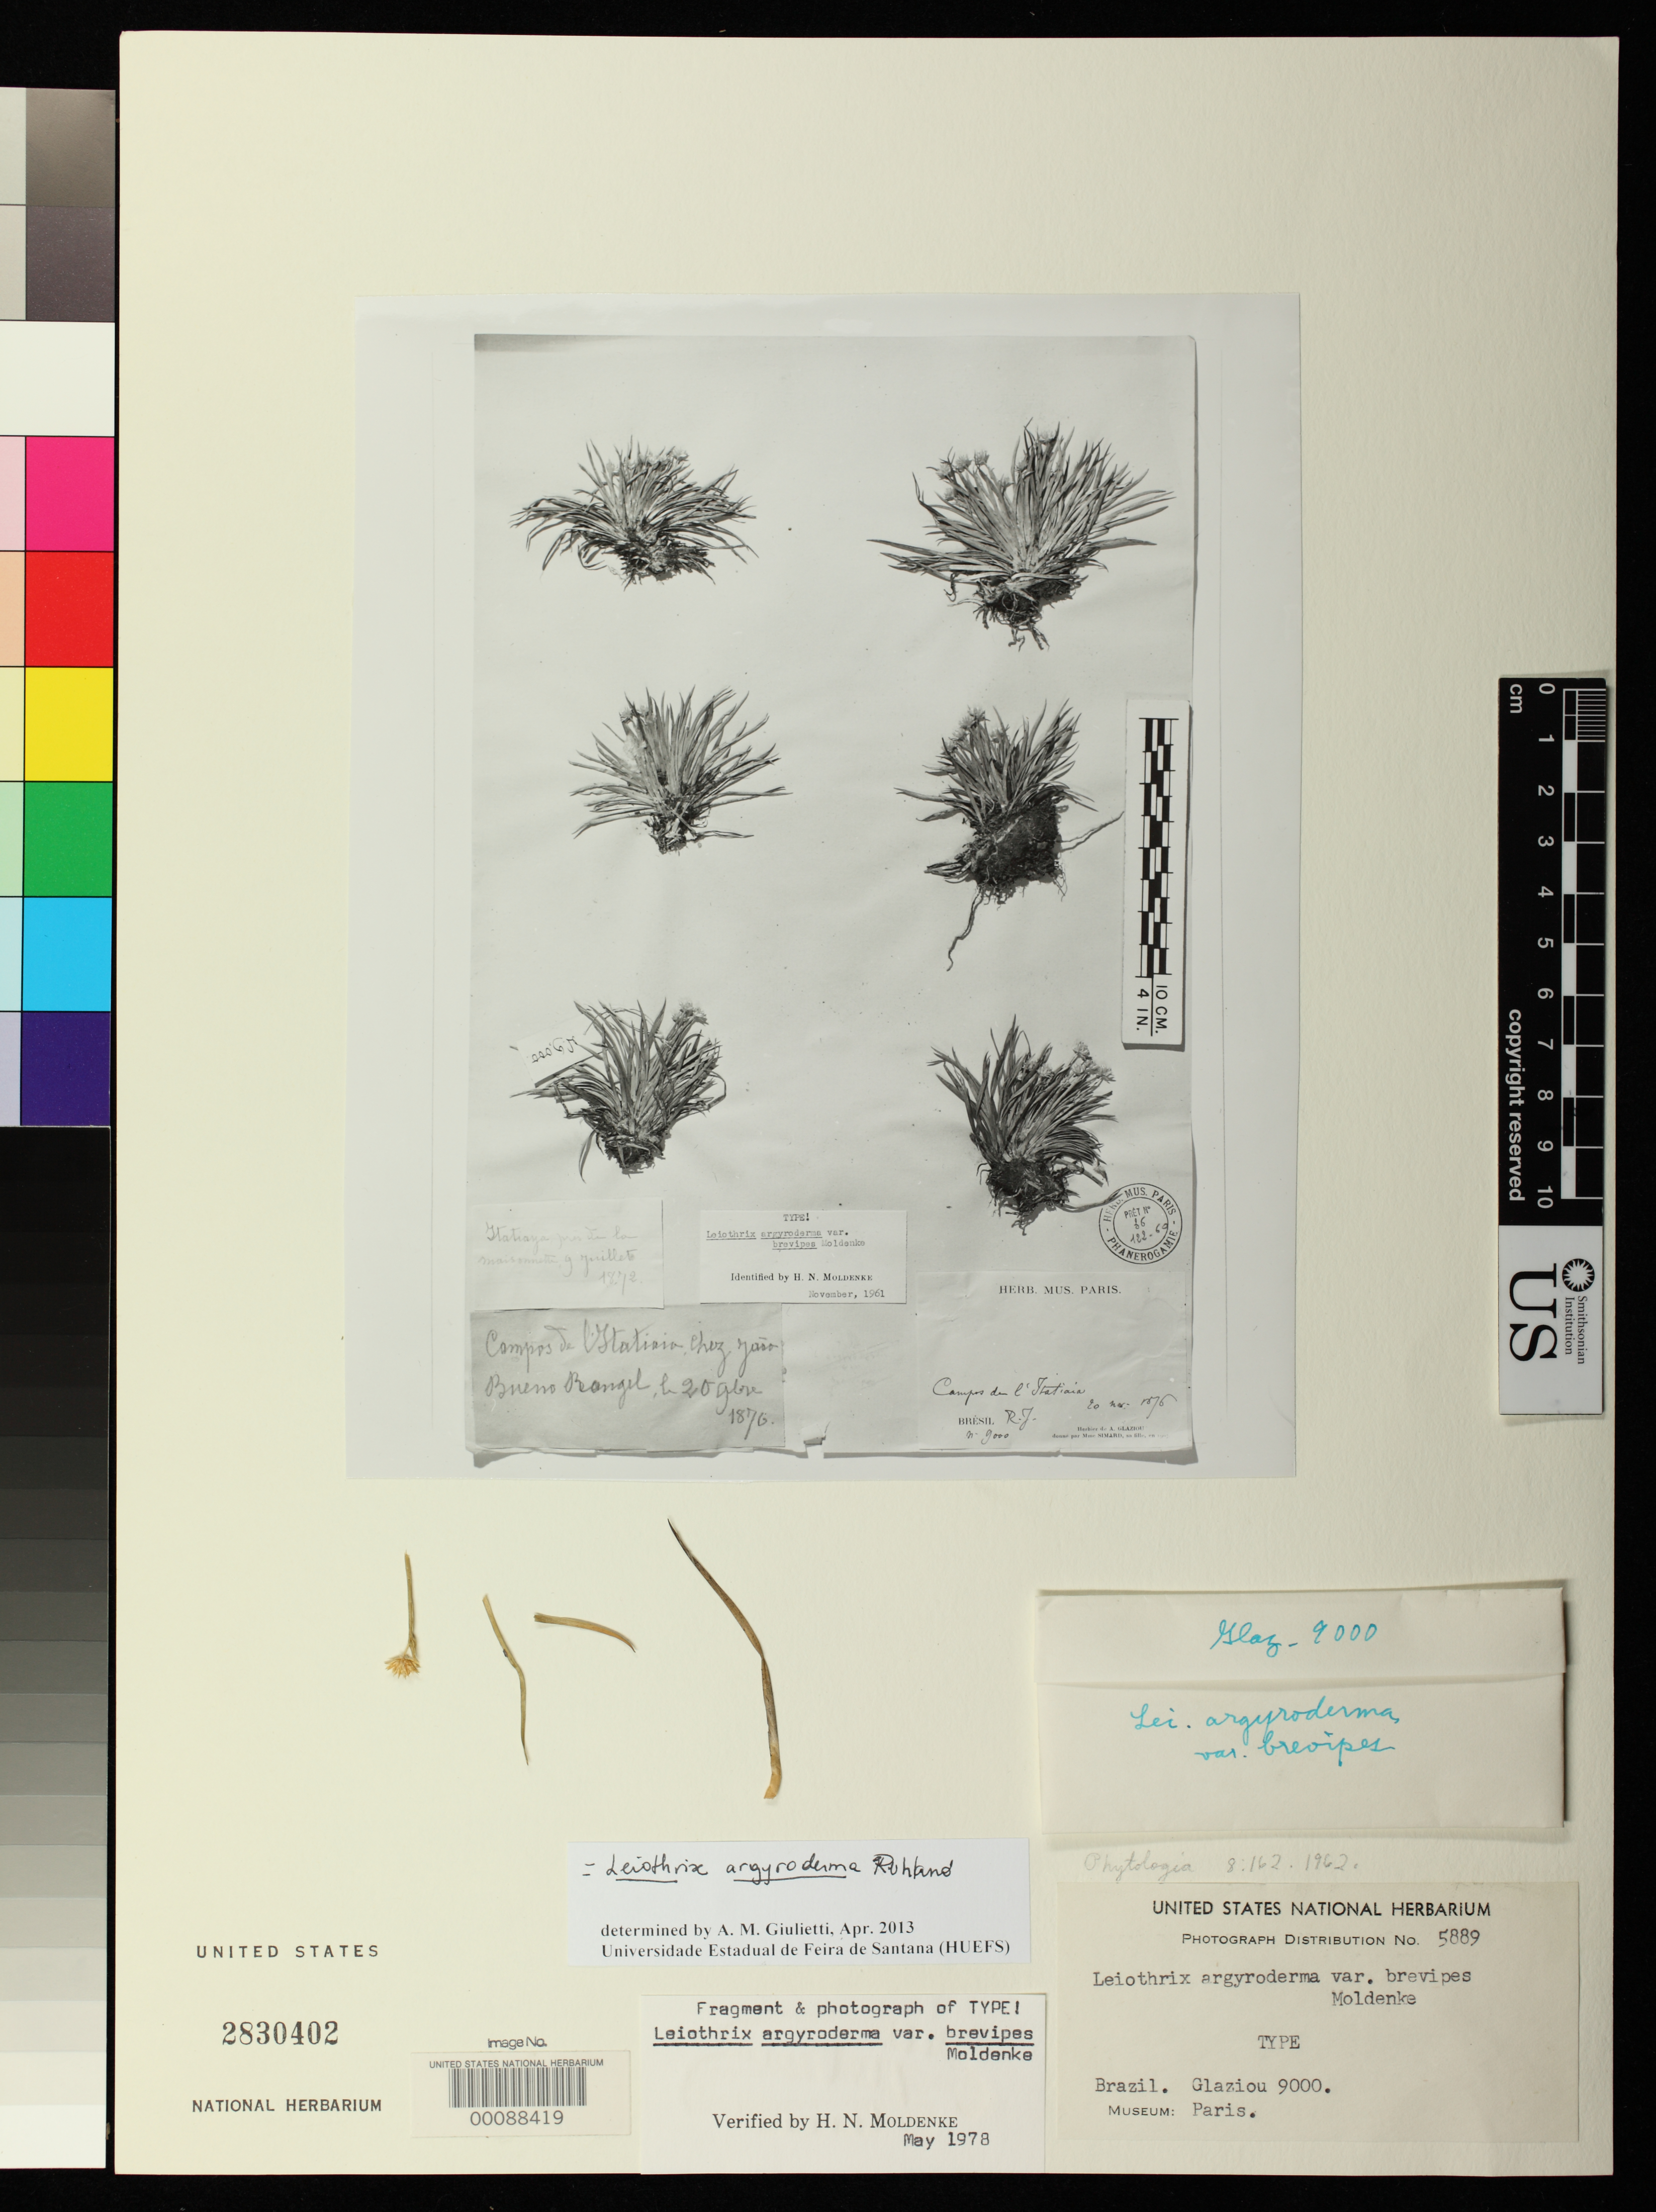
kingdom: Plantae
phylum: Tracheophyta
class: Liliopsida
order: Poales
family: Eriocaulaceae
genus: Leiothrix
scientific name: Leiothrix argyroderma var. brevipes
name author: Moldenke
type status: Isotype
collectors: A. F. M. Glaziou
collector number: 9000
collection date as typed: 20 Nov 1876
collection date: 1876-11-20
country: Brazil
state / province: Rio de Janeiro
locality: Campos of Itatiaia.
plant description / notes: Photograph and fragmentary material of type specimen ex herb. Paris.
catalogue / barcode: US 2830402